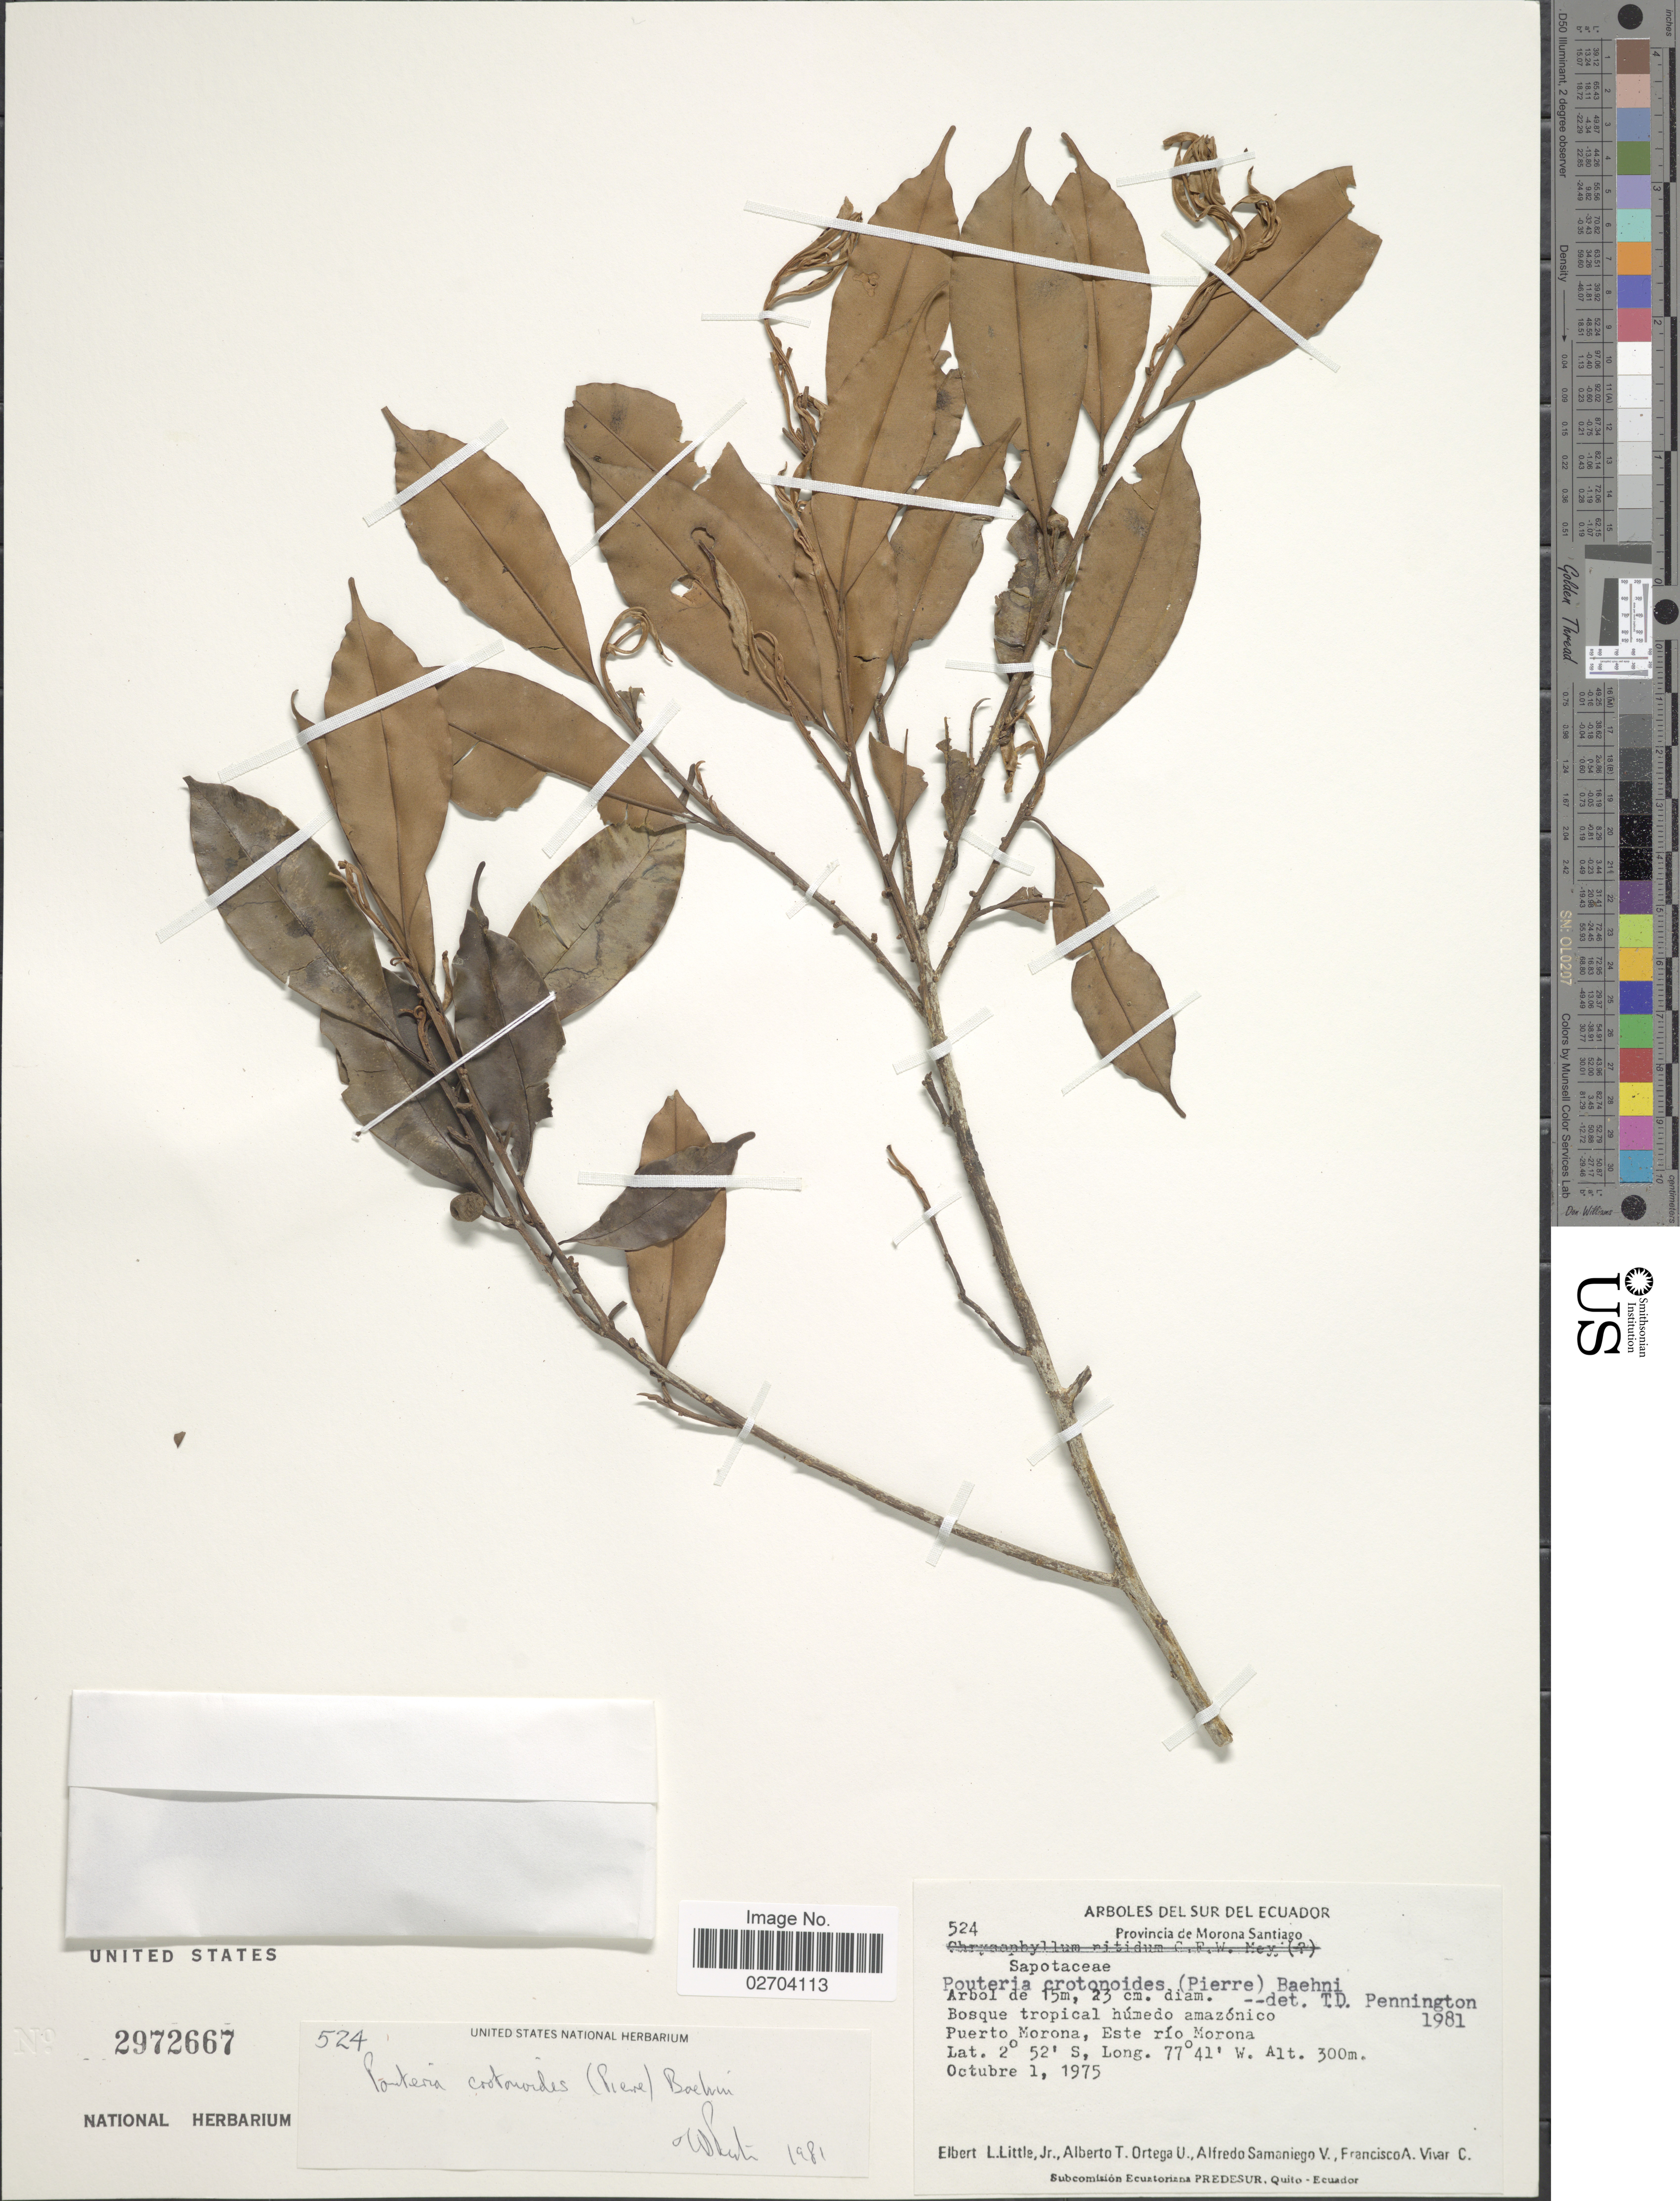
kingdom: Plantae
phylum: Tracheophyta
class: Magnoliopsida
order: Ericales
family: Sapotaceae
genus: Micropholis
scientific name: Micropholis crotonoides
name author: (Pierre) Pierre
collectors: E. L. Little, A. T. Ortega U., A. V. Samaniego & F. A. Vivar C.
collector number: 524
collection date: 1975-10-01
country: Ecuador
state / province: Morona-Santiago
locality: Provincia de Morona Santiago. Bosque tropical humedo amazonico, Puerto Morona, Este rio Morona.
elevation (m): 300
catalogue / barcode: US 2972667